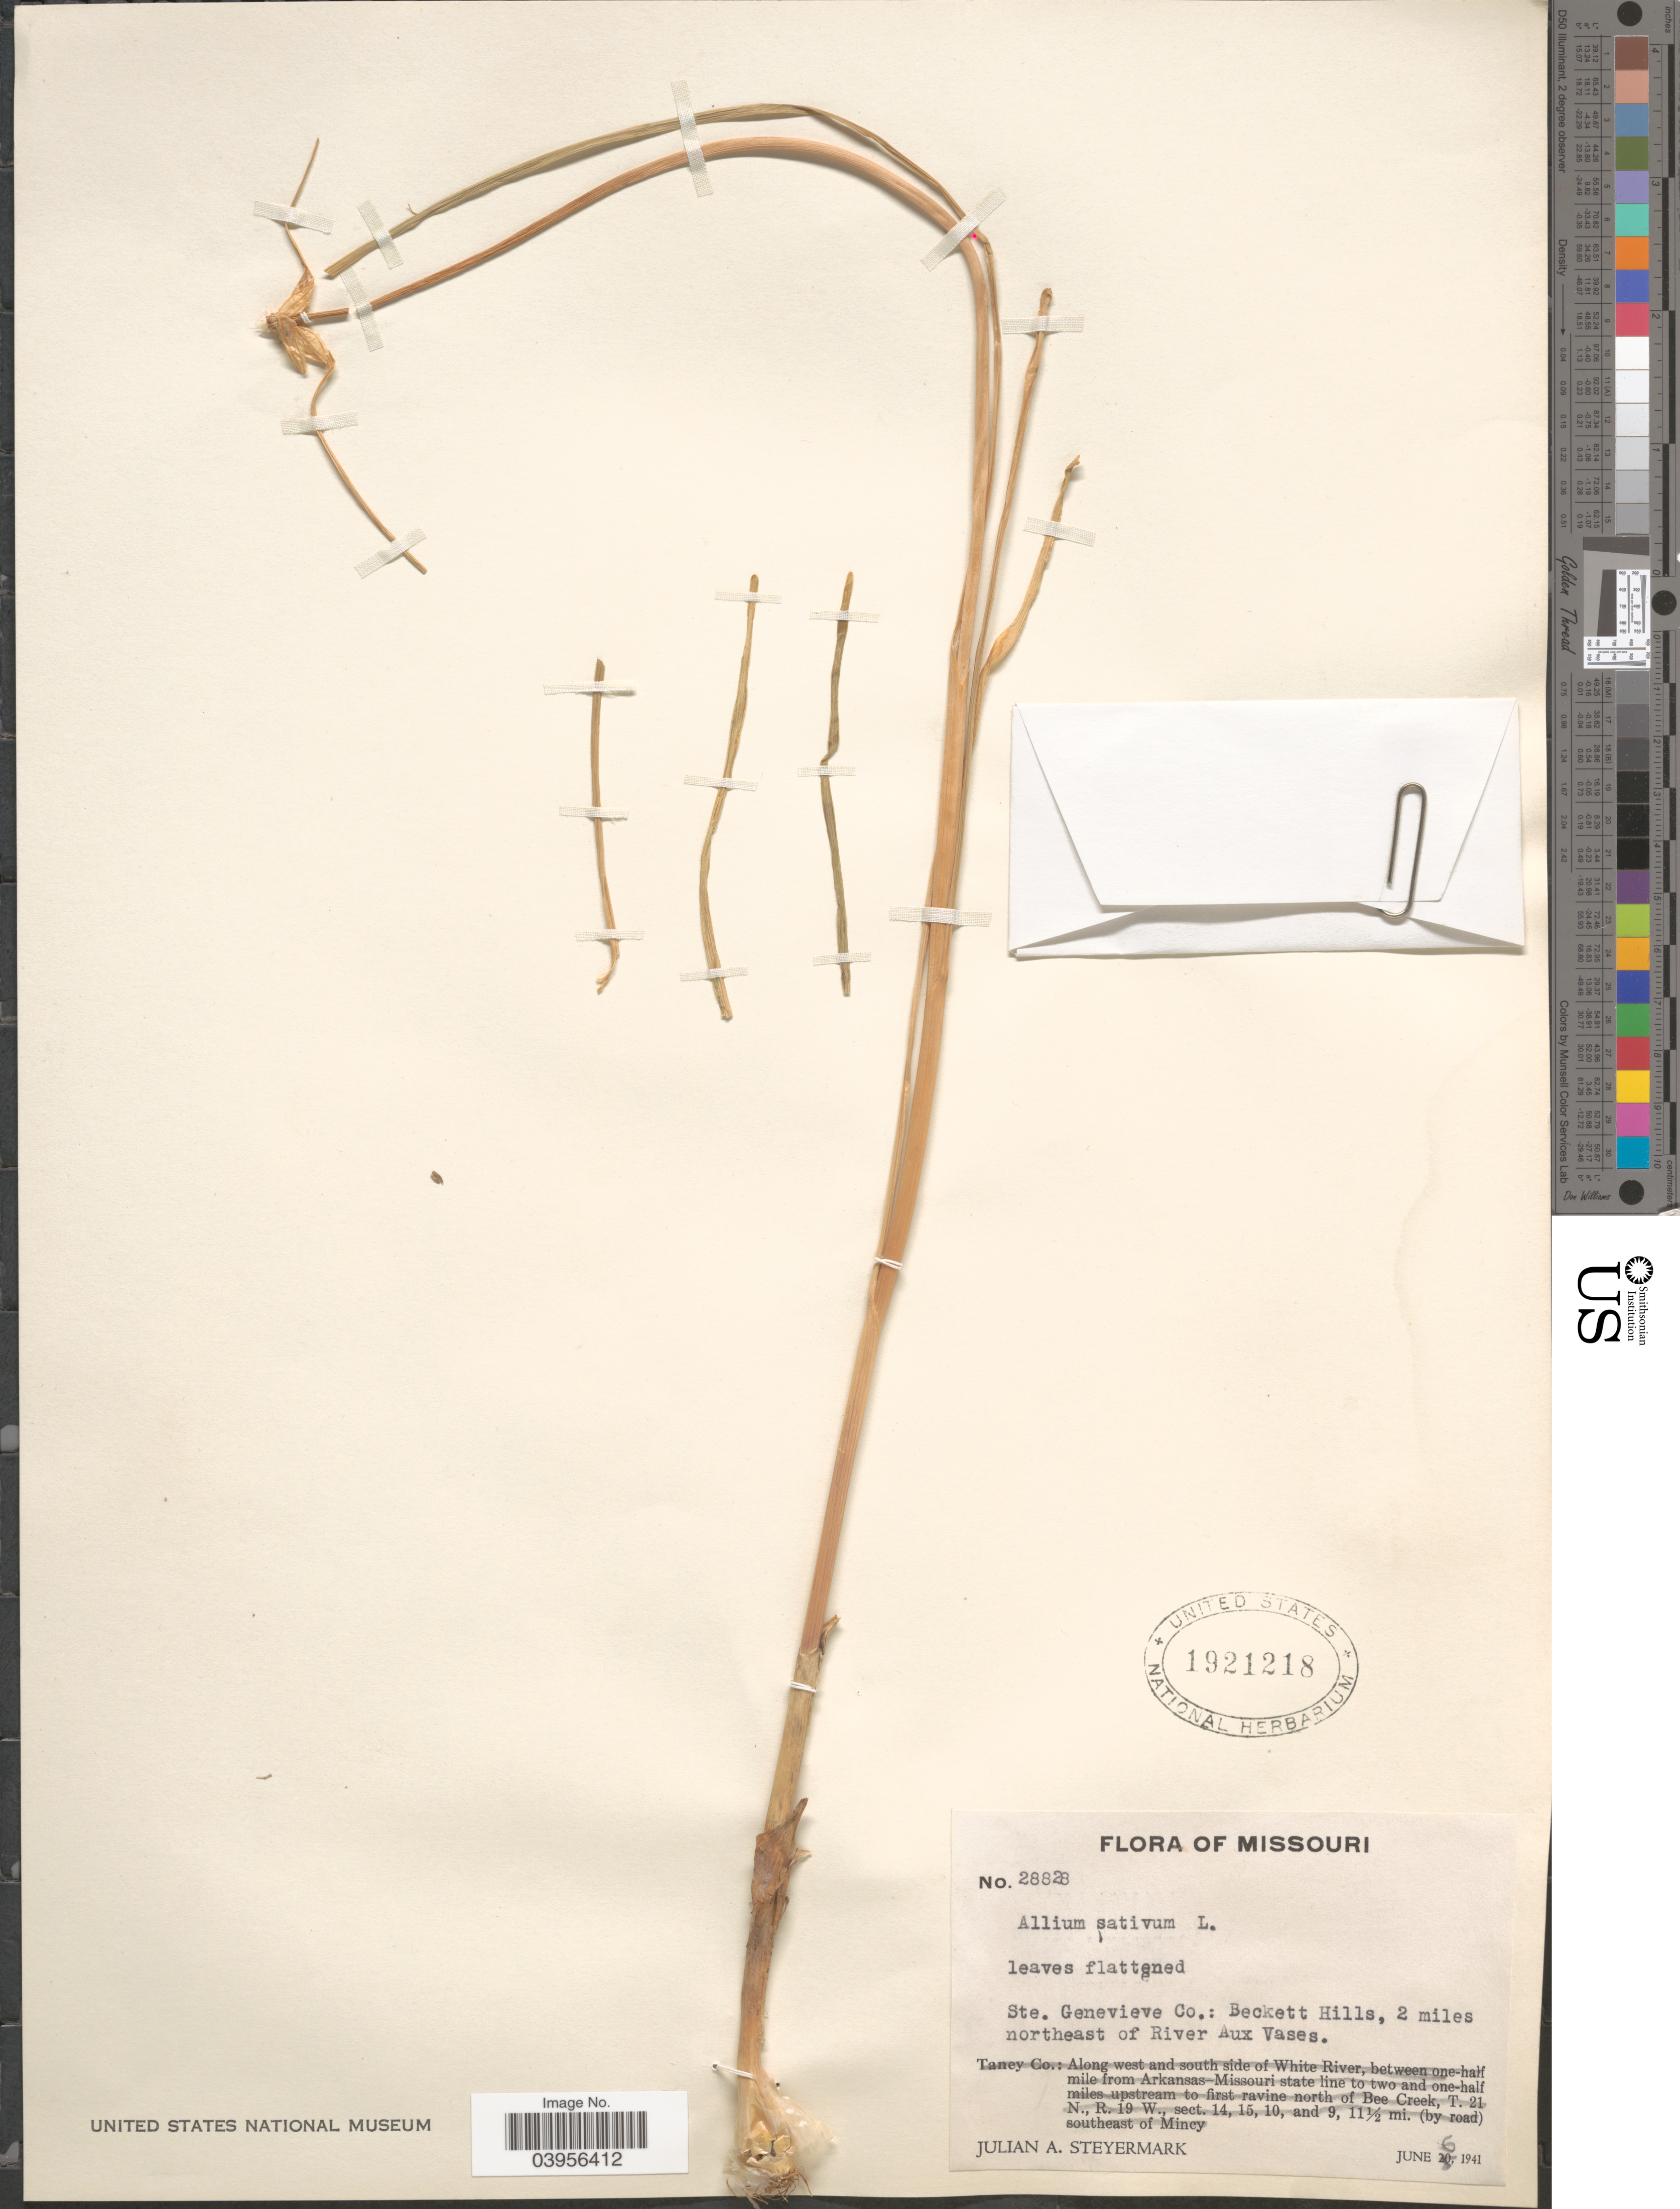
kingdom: Plantae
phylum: Tracheophyta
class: Liliopsida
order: Asparagales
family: Amaryllidaceae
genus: Allium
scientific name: Allium sativum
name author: L.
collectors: J. Steyermark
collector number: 28828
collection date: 1941-06-06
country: United States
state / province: Missouri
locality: Ste. Genevieve Co.: Beckett Hills, 2 miles northeast of River Aux Vases.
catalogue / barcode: US 1921218